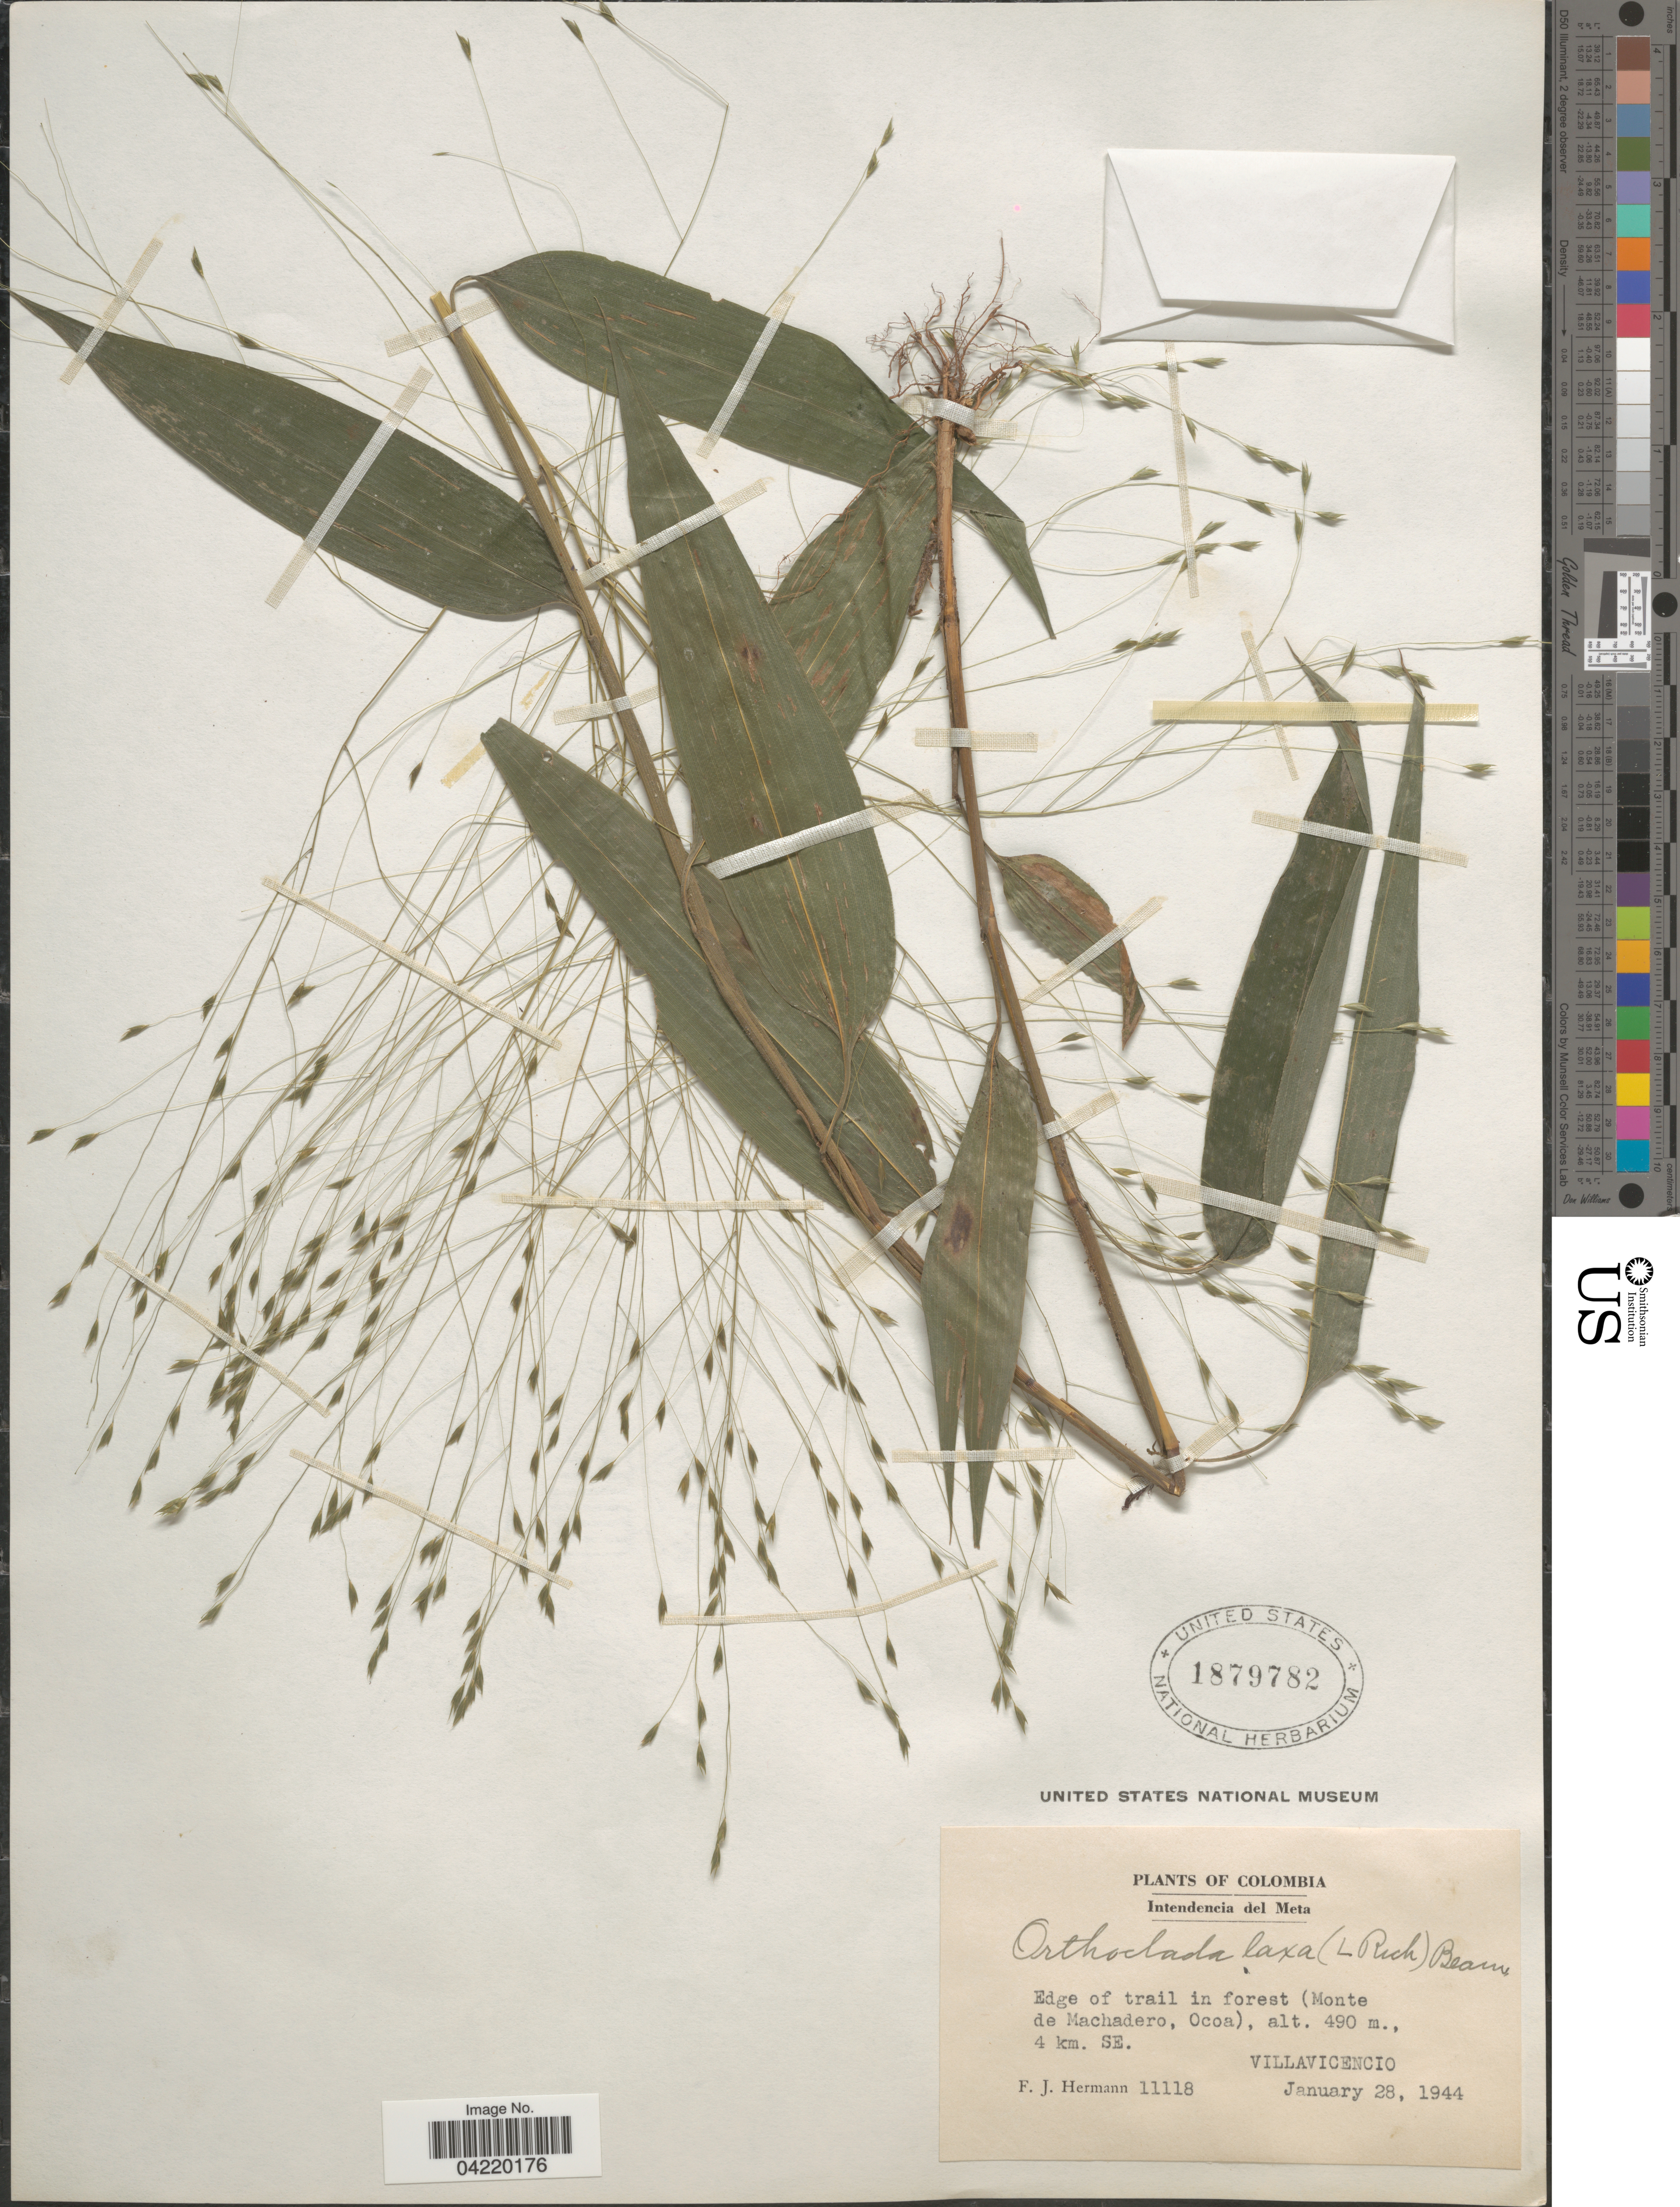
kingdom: Plantae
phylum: Tracheophyta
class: Liliopsida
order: Poales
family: Poaceae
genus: Orthoclada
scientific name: Orthoclada laxa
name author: P. Beauv.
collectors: F. J. Hermann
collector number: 11118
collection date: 1944-01-28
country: Colombia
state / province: Meta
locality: Intendencia del Meta. Edge of trail in forest (Monte de Machadero, Ocoa). 4 km. SE. Villavicencio.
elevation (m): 490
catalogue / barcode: US 1879782